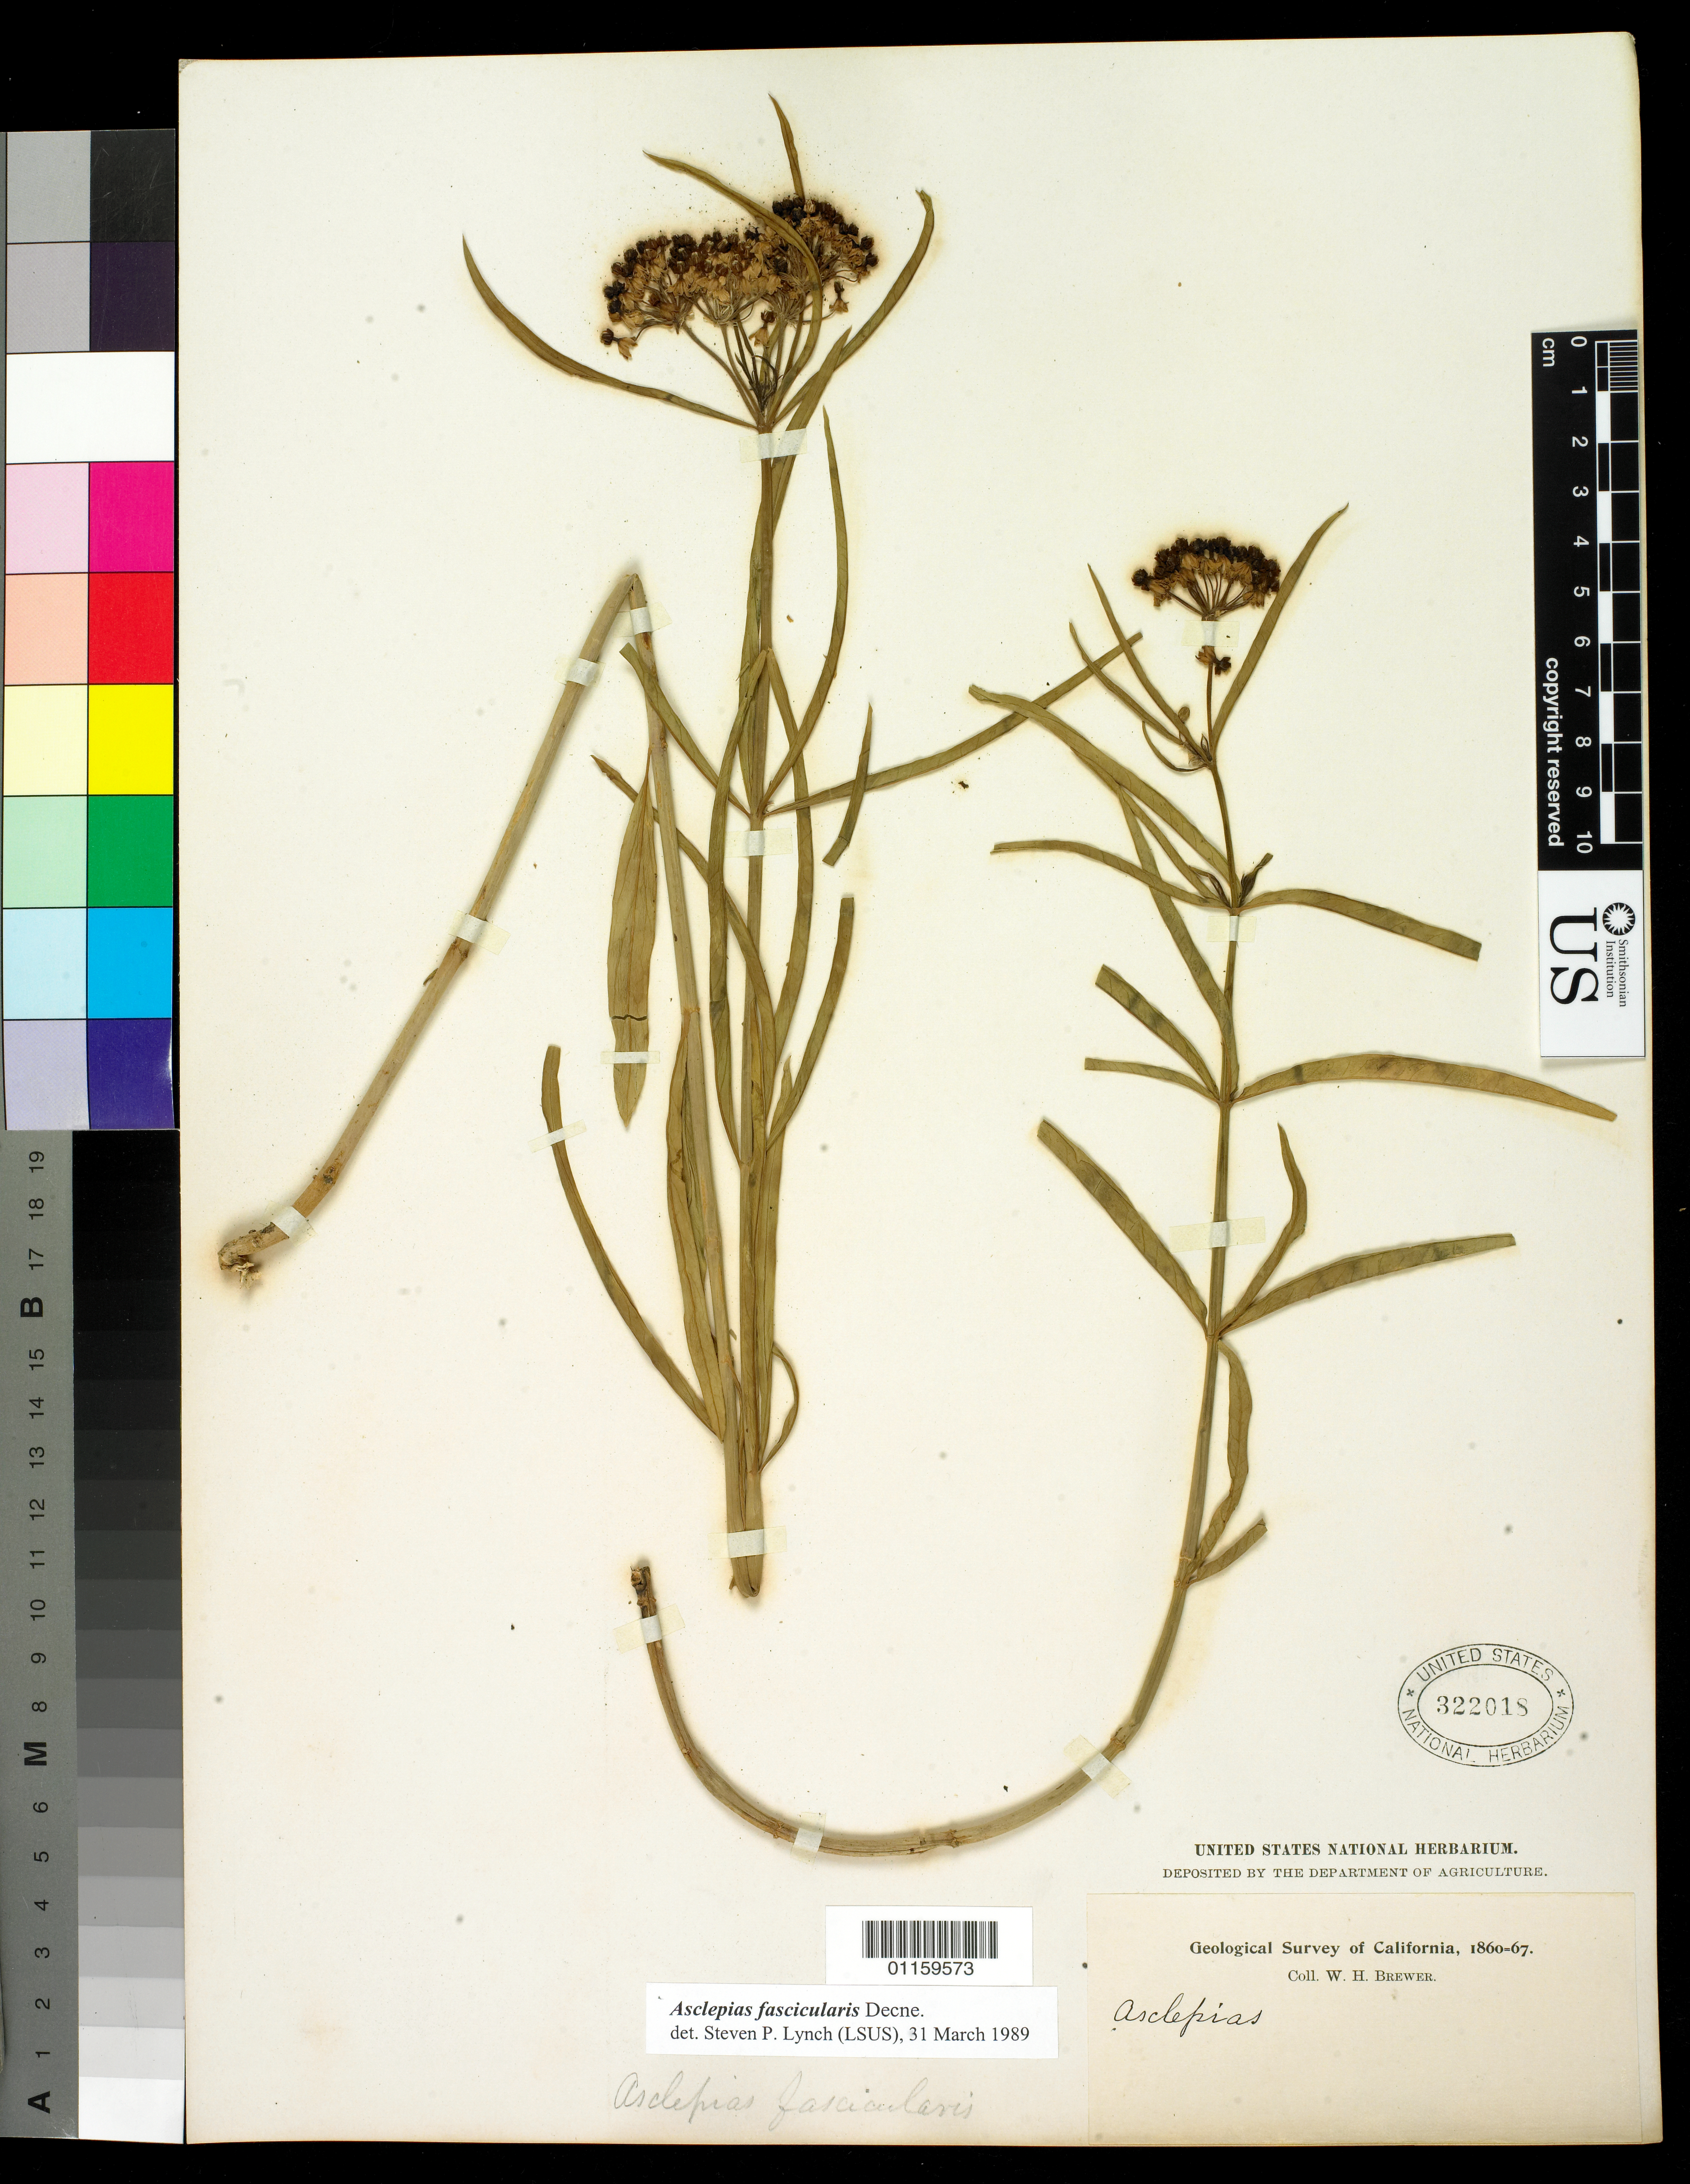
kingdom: Plantae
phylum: Tracheophyta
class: Magnoliopsida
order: Gentianales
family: Apocynaceae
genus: Asclepias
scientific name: Asclepias fascicularis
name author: Decne.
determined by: Lynch, S.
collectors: W. H. Brewer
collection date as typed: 1860 to -- --- 1867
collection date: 1860/1867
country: United States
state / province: California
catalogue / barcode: US 322018